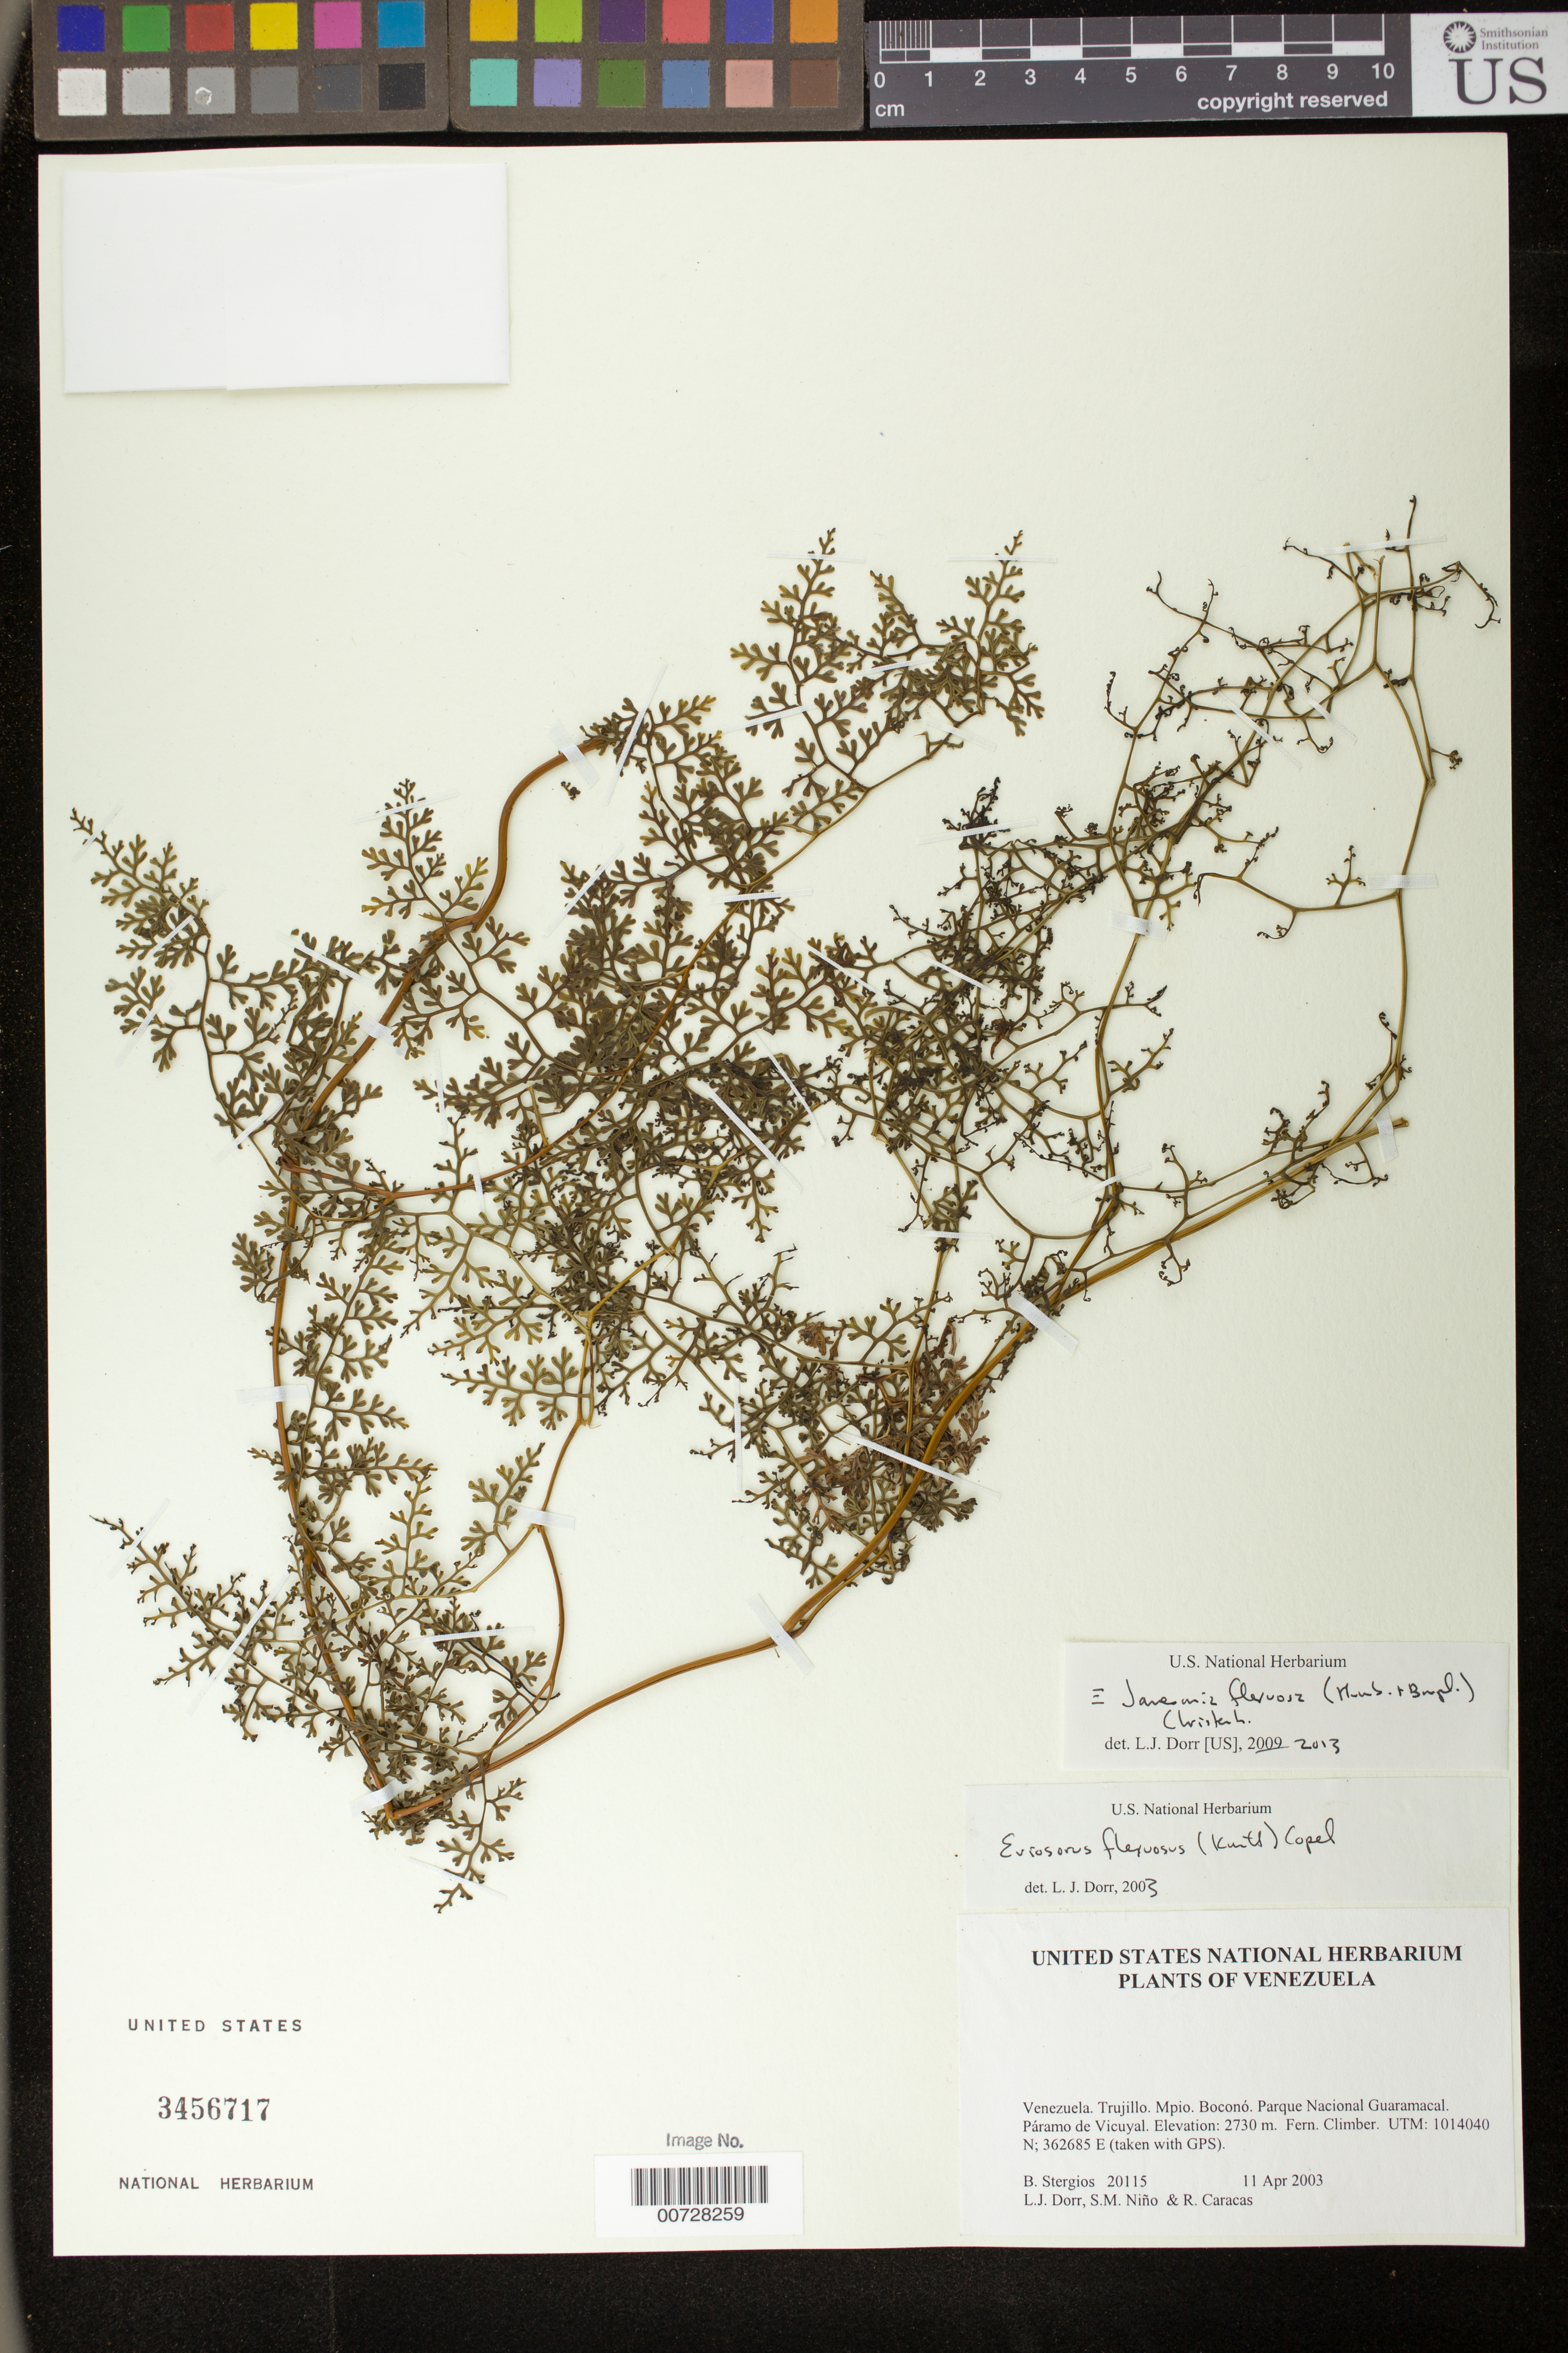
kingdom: Plantae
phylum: Tracheophyta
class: Polypodiopsida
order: Polypodiales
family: Pteridaceae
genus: Jamesonia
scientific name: Jamesonia flexuosa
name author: (Humb. & Bonpl.) Christenh.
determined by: Dorr, L. J., (BOT), Smithsonian Institution - National Museum of Natural History (UNITED STATES)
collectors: B. G. Stergios, L. J. Dorr, S. M. Niño & R. Caracas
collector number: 20115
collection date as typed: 11 Apr 2003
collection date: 2003-04-11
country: Venezuela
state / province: Trujillo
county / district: Boconó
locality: Parque Nacional Guaramacal. Páramo de Vicuyal.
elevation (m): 2730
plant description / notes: PORT, US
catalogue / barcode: US 3456717